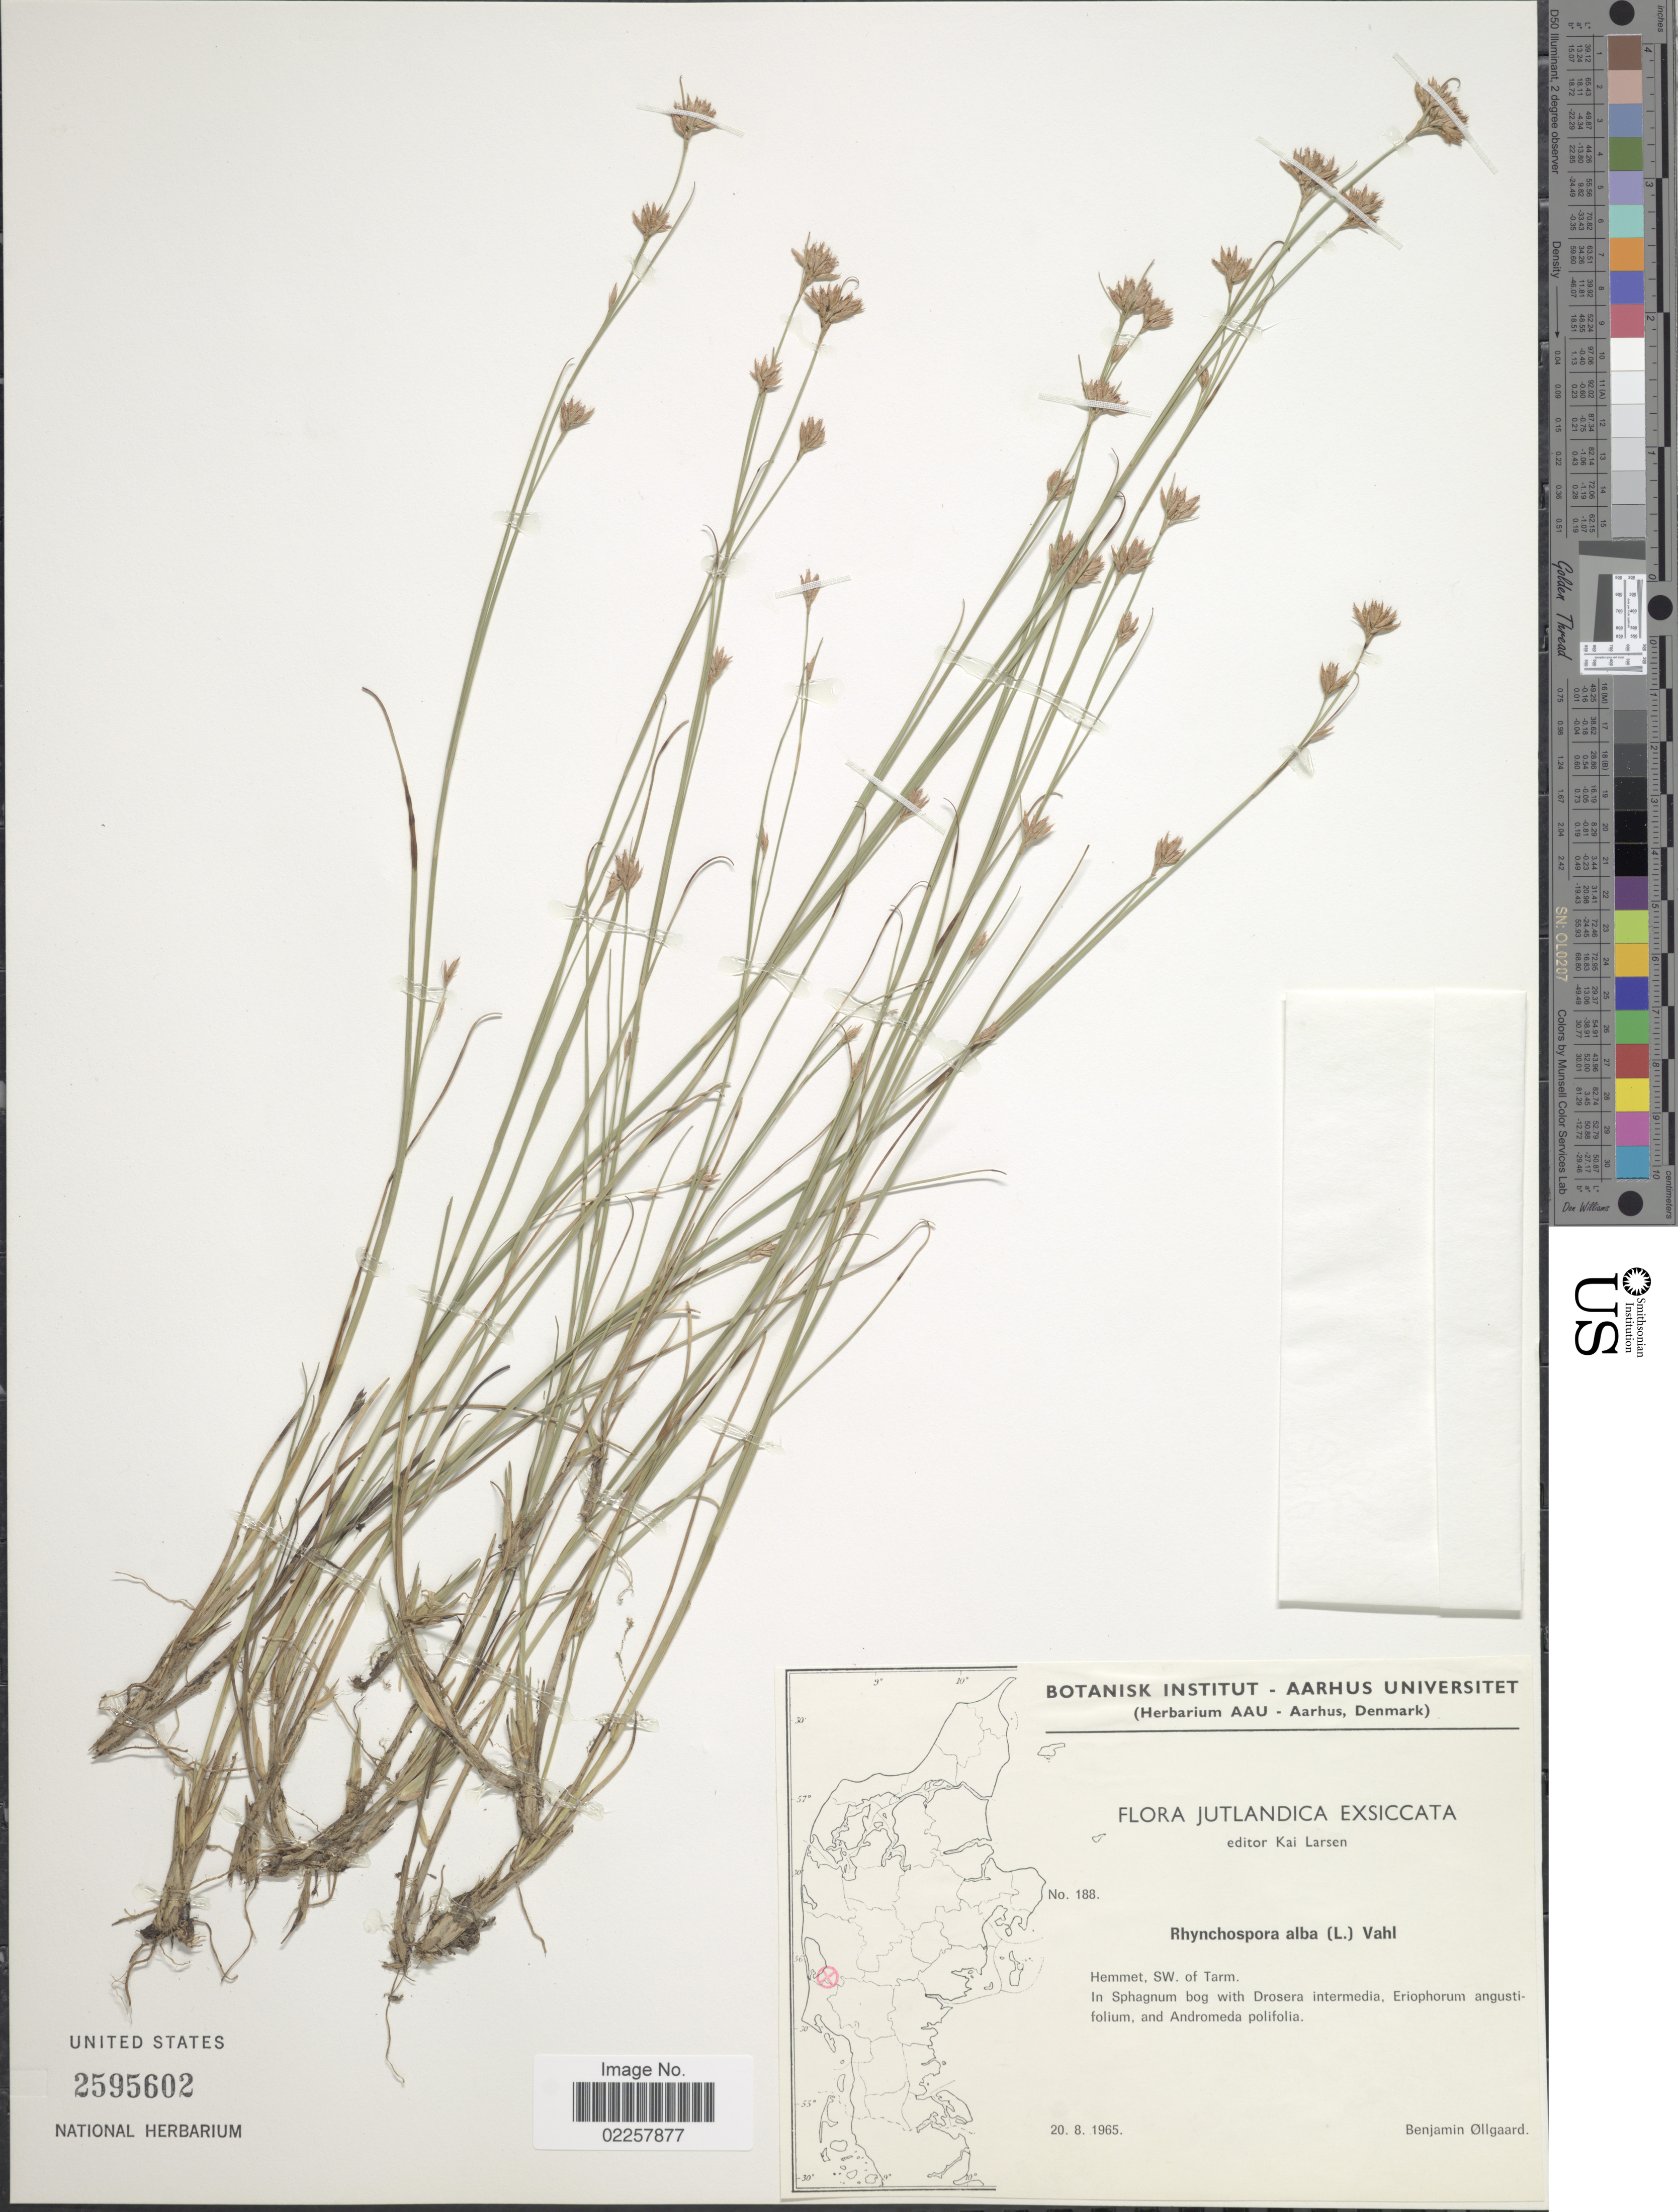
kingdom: Plantae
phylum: Tracheophyta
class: Liliopsida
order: Poales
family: Cyperaceae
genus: Rhynchospora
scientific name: Rhynchospora alba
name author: (L.) Vahl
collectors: B. Øllgaard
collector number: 188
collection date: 1965-08-20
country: Denmark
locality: Jutlandica, Hemmet, SW. of Tarm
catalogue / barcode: US 2595602